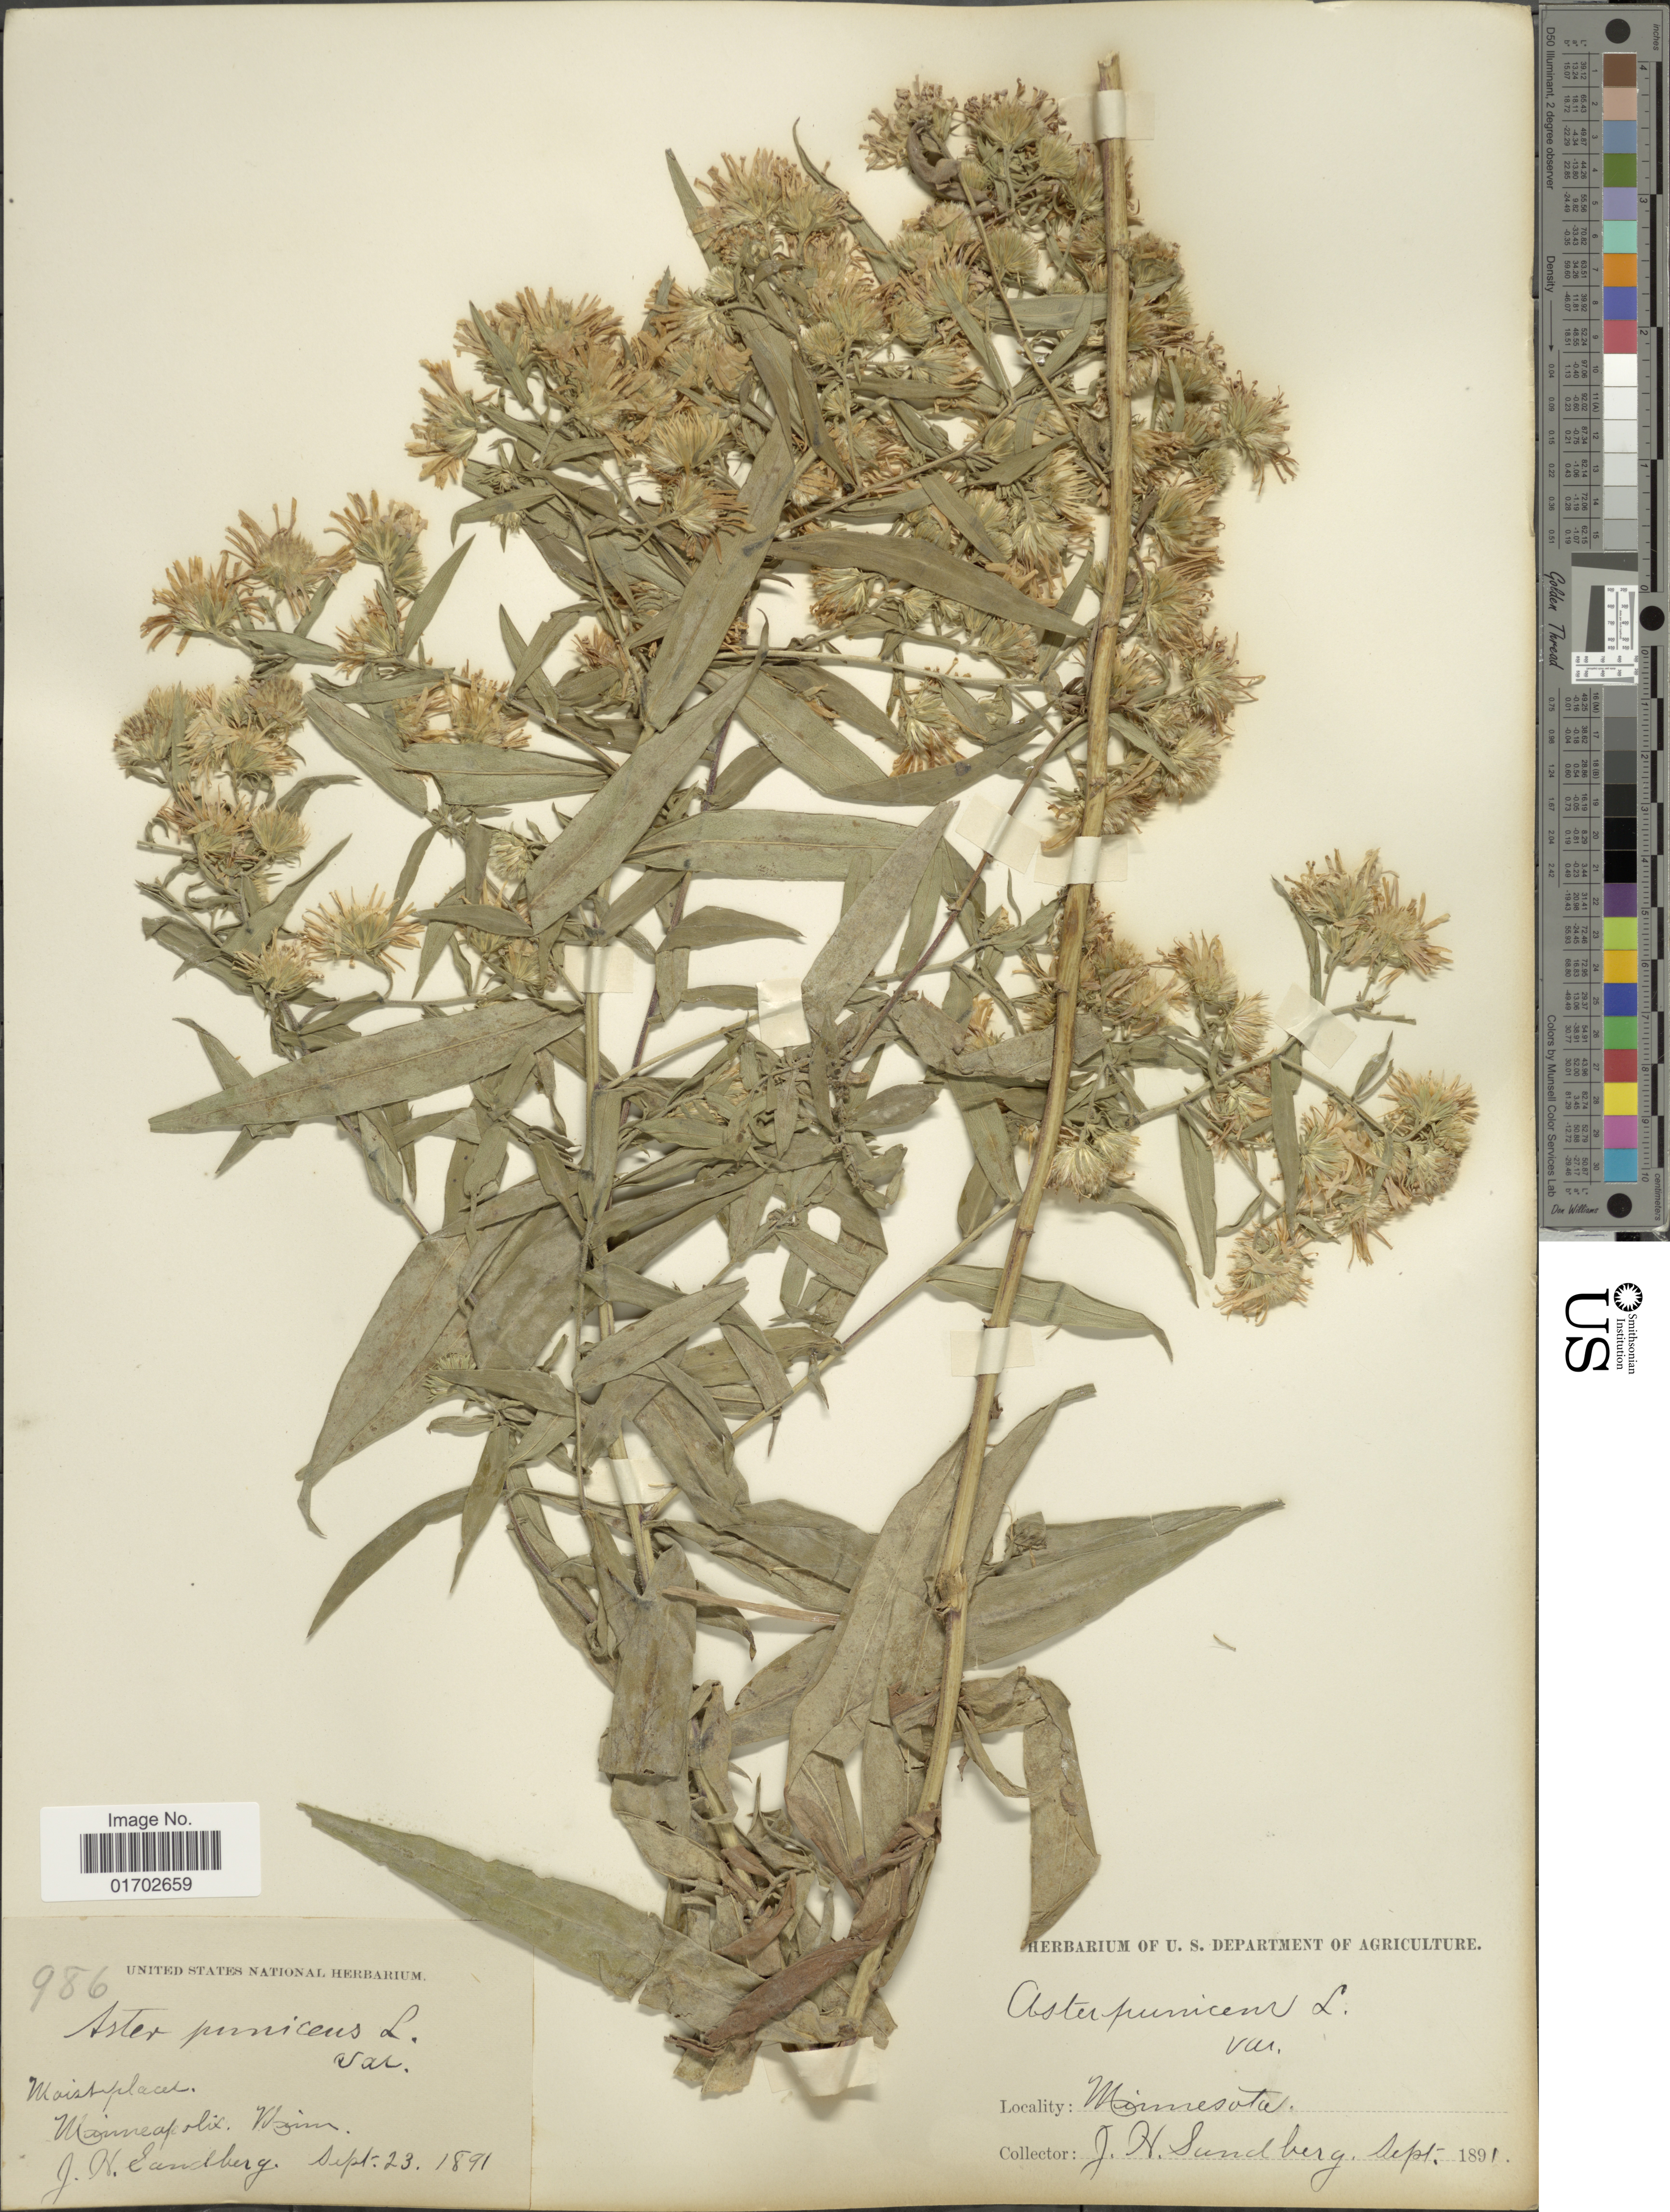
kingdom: Plantae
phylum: Tracheophyta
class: Magnoliopsida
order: Asterales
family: Asteraceae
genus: Symphyotrichum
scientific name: Symphyotrichum puniceum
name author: (L.) Á. Löve & D. Löve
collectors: J. H. Sandberg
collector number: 986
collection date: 1891-09-23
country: United States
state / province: Minnesota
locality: Moist places, Minneapolis